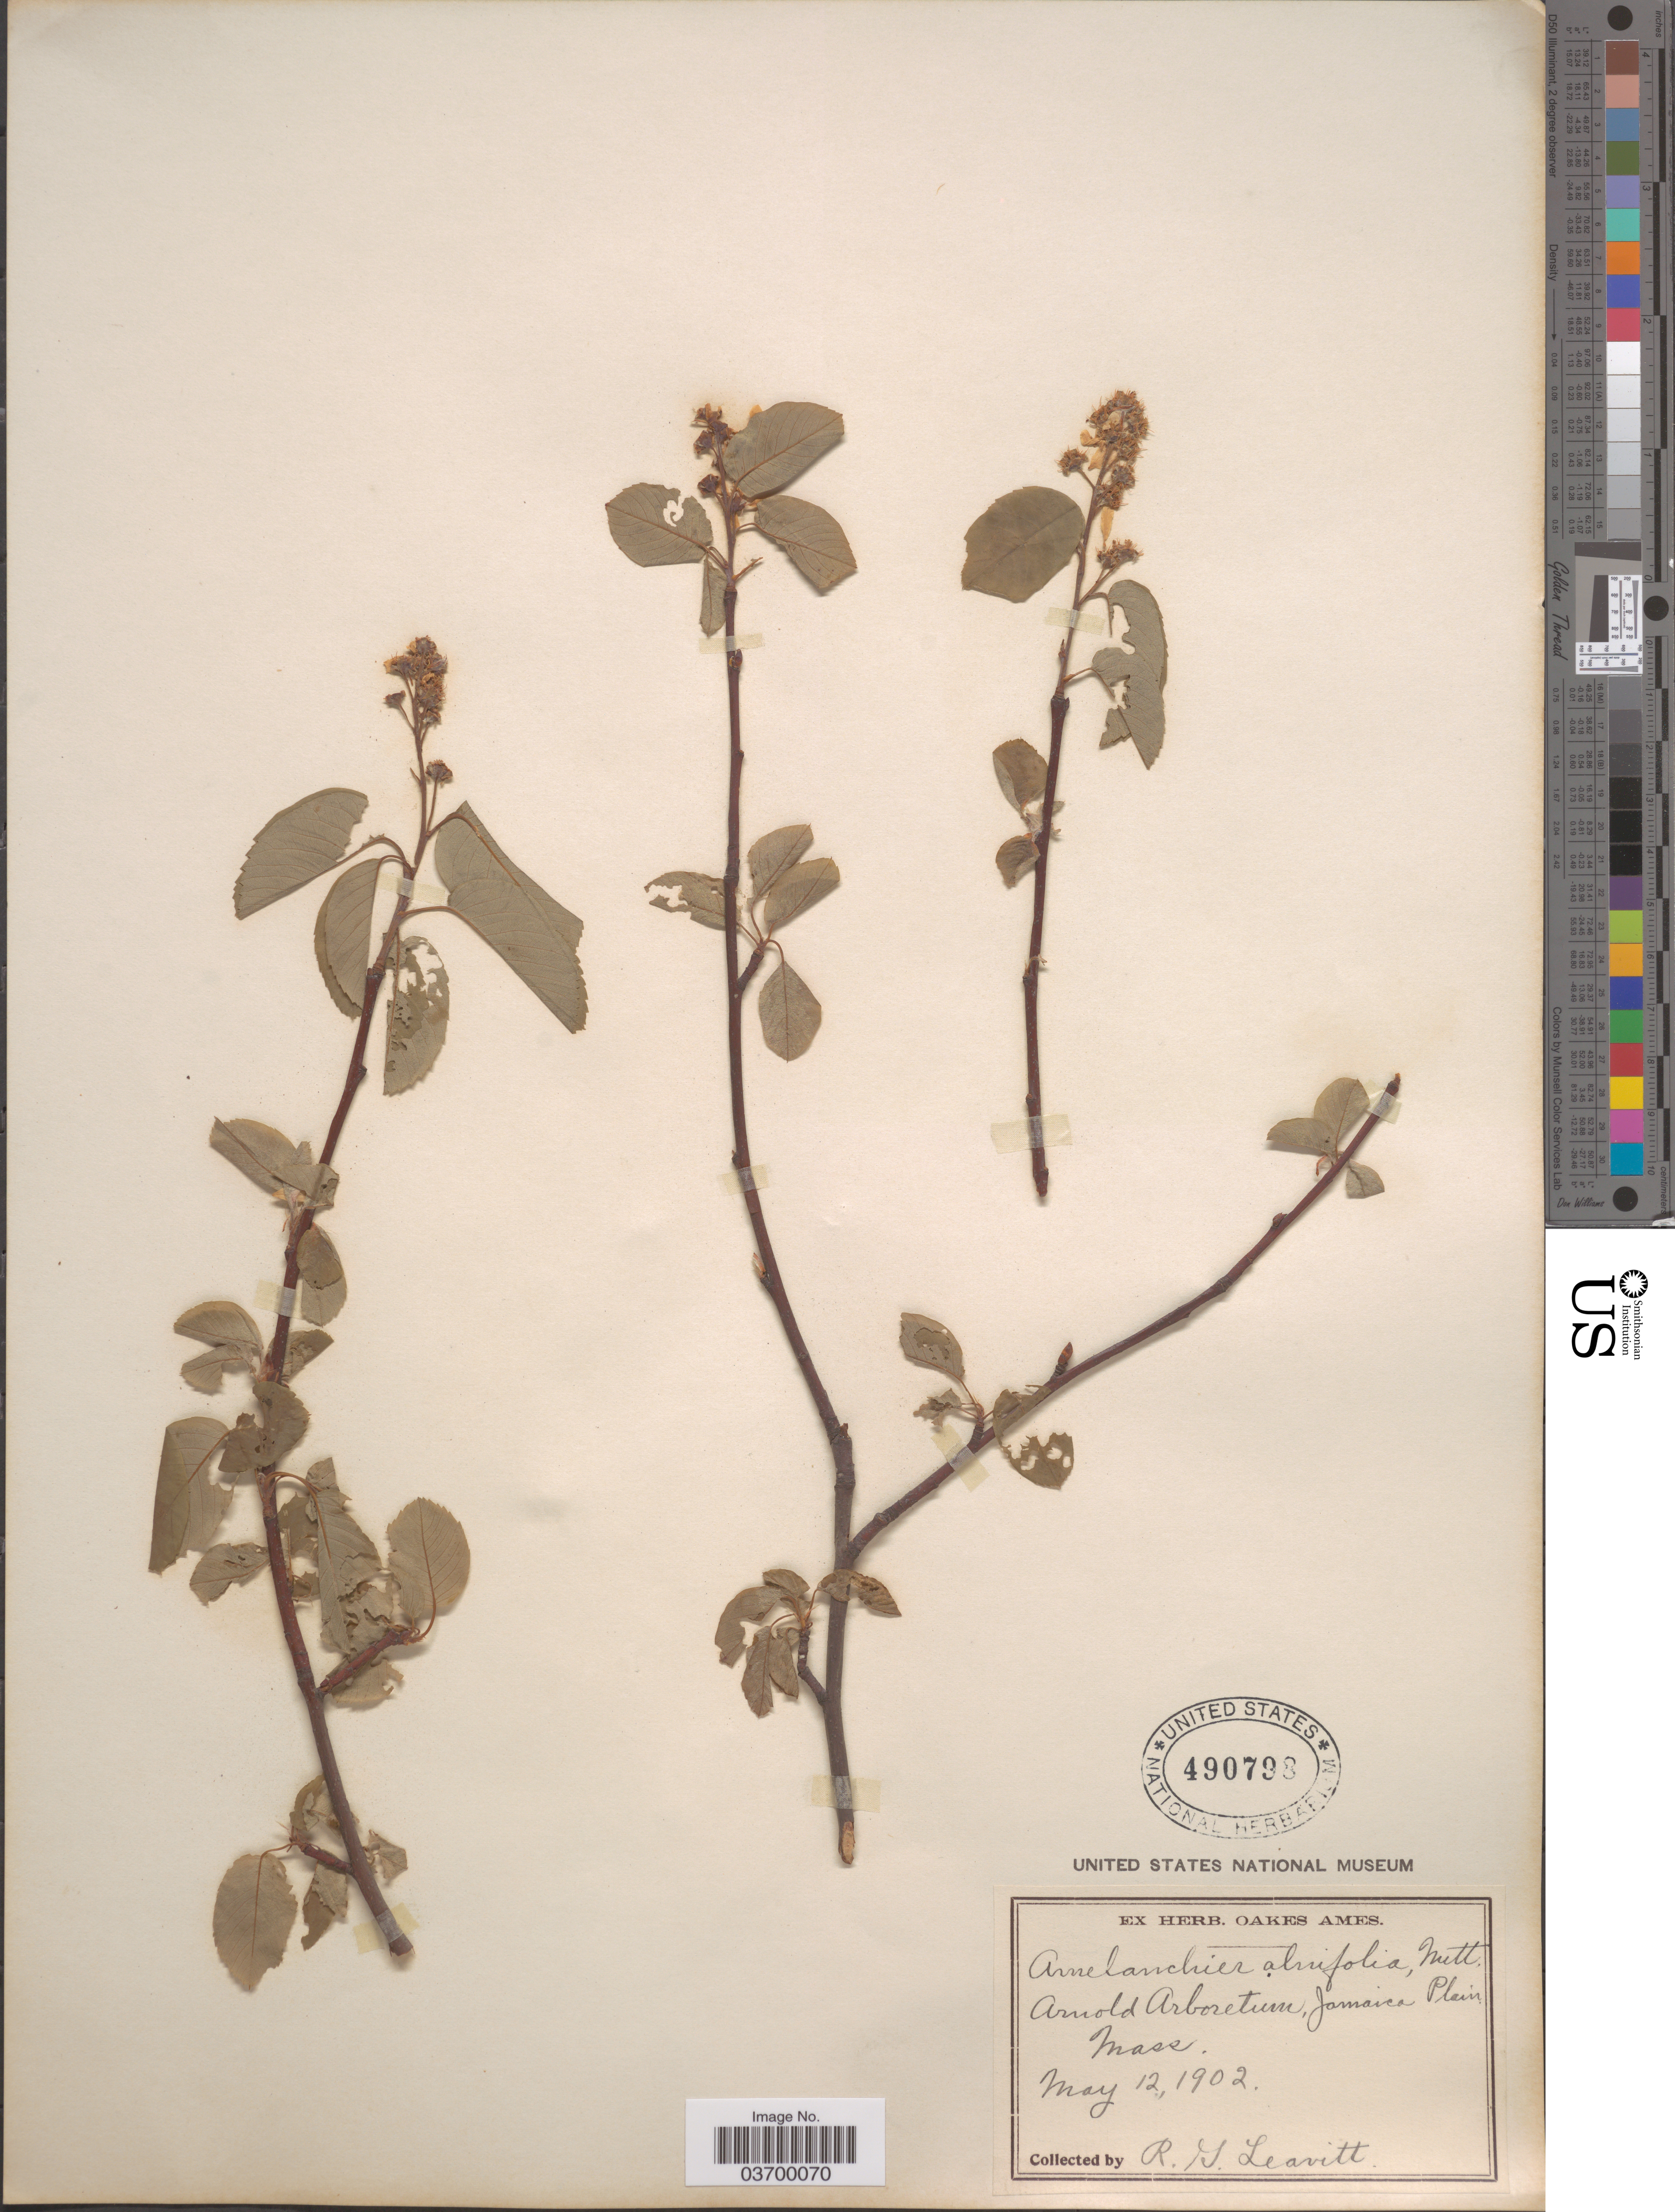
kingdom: Plantae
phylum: Tracheophyta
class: Magnoliopsida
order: Rosales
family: Rosaceae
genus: Amelanchier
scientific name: Amelanchier alnifolia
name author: (Nutt.) Nutt. ex M. Roem.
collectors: R. G. Leavitt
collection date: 1902-05-12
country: United States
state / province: Massachusetts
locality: Arnold Arboretum, Jamaica Plain.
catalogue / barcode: US 490798